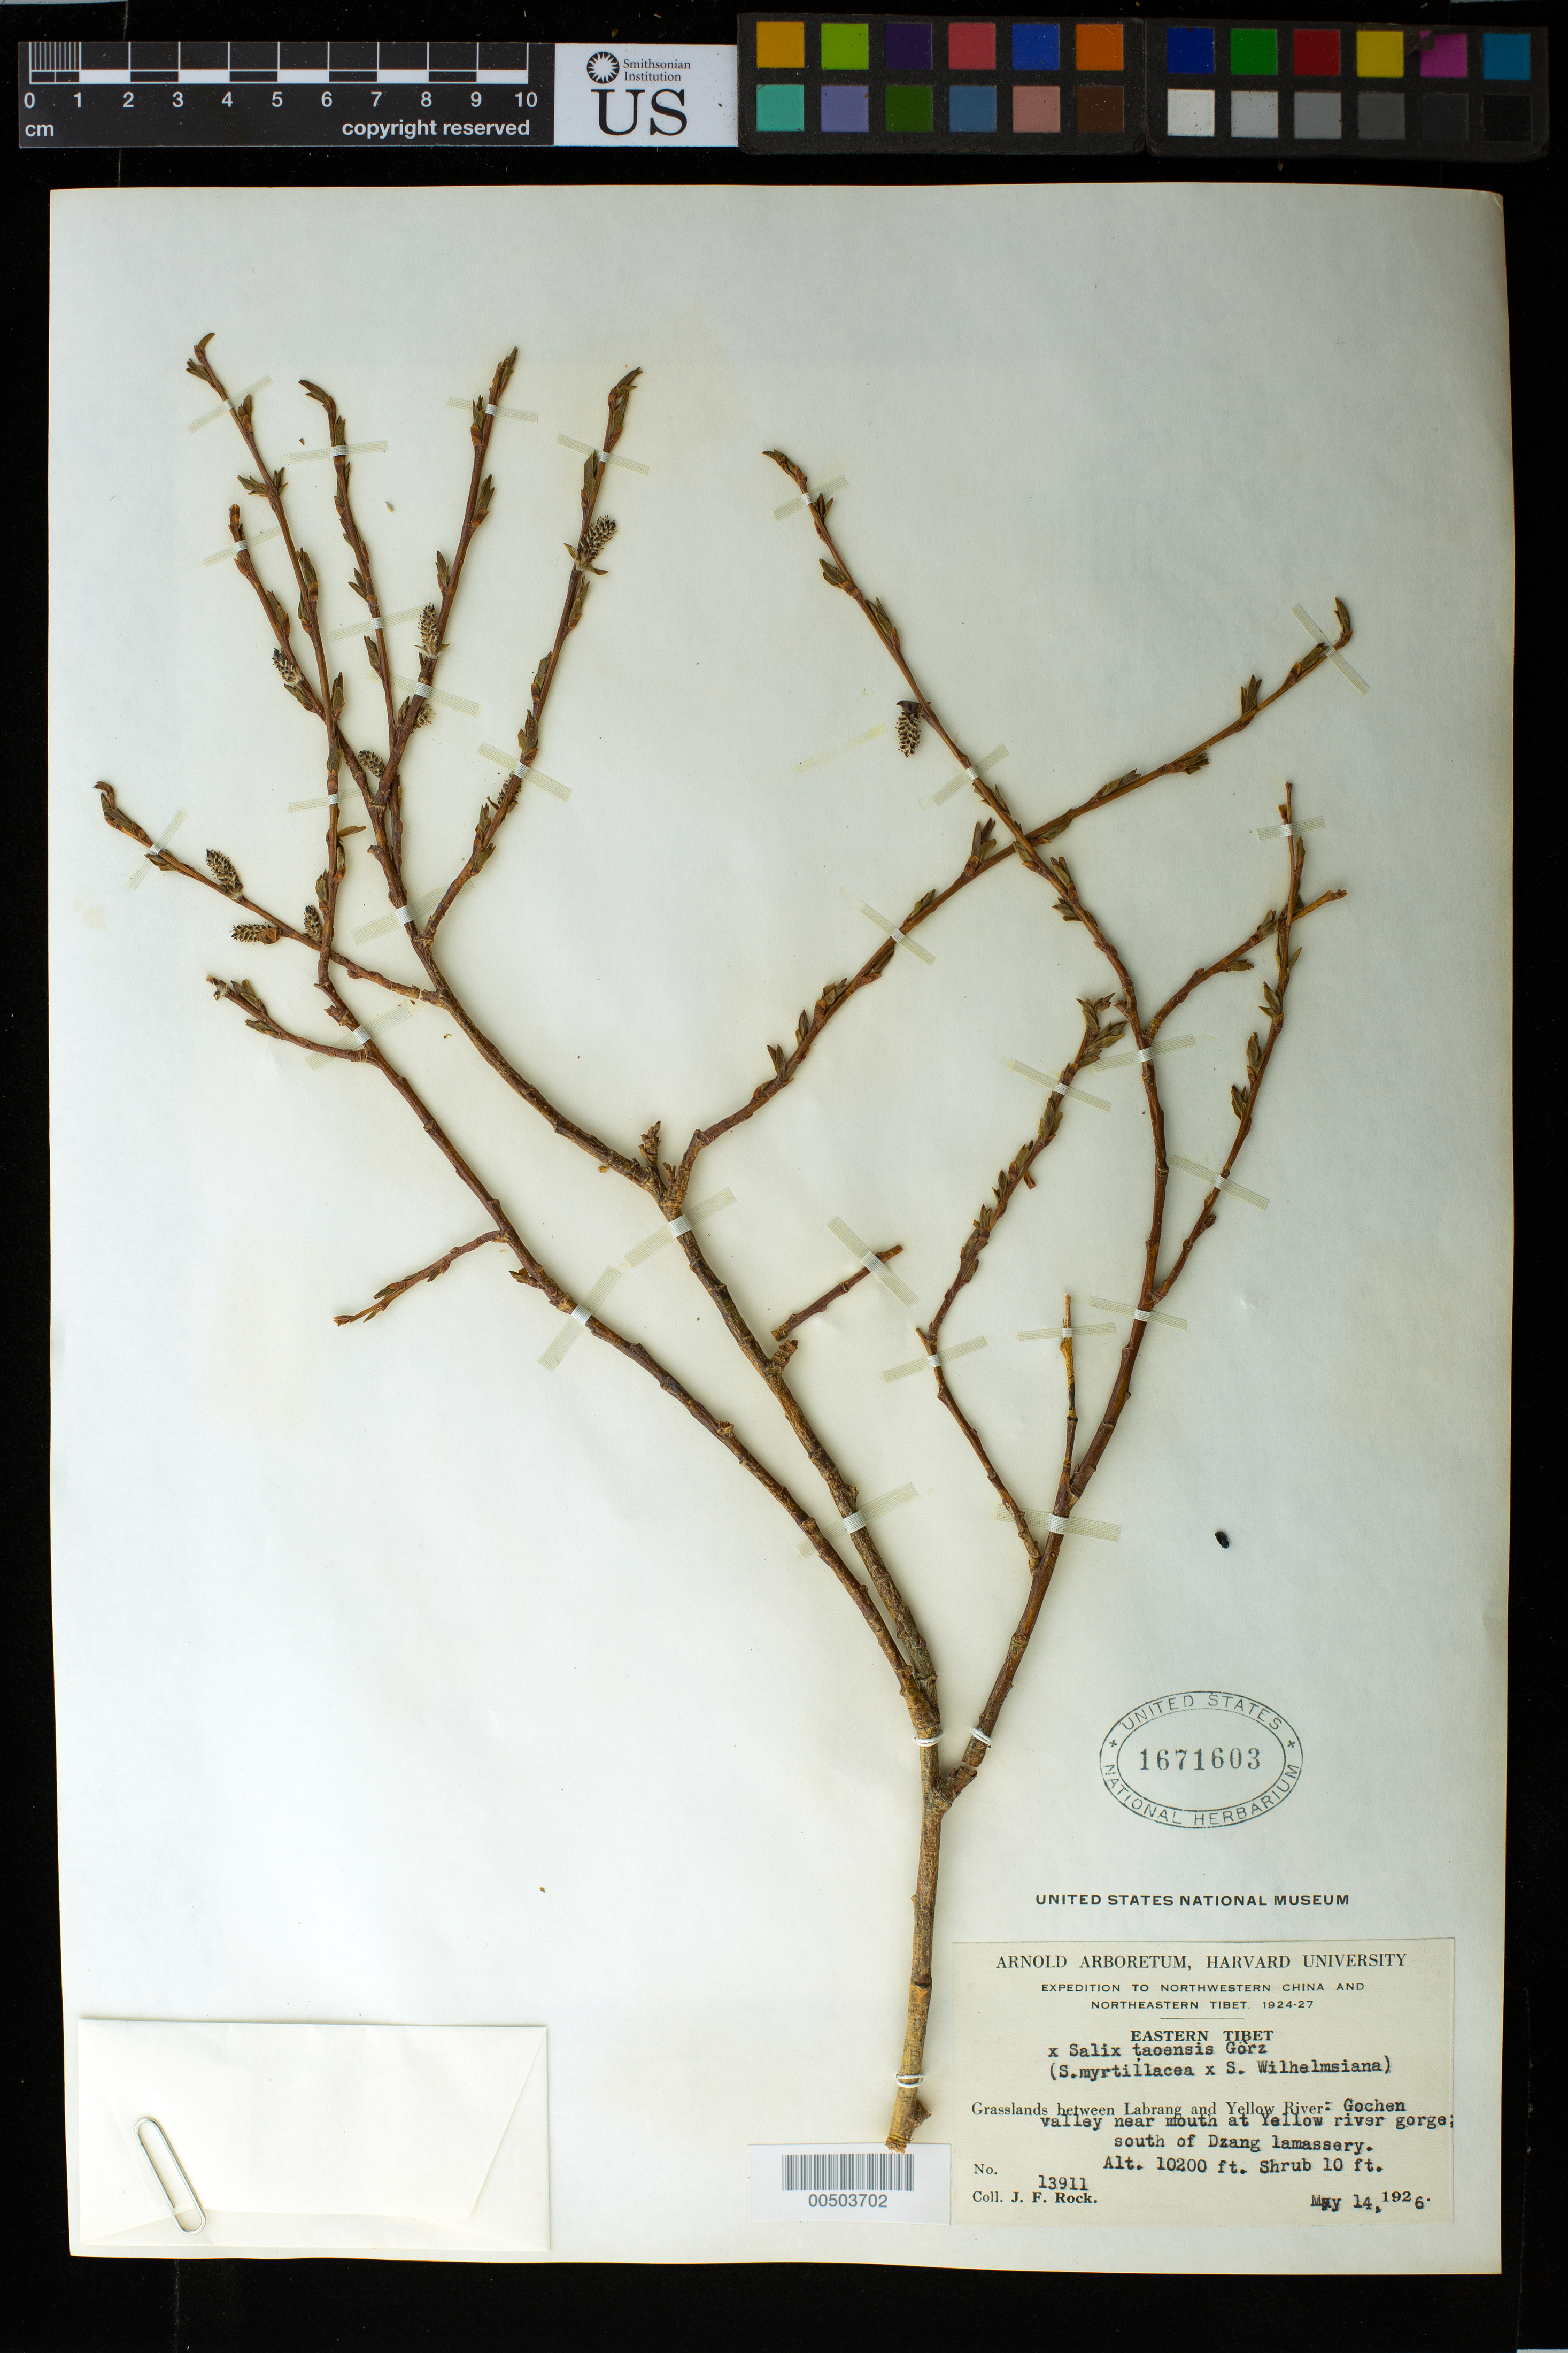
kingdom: Plantae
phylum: Tracheophyta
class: Magnoliopsida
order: Malpighiales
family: Salicaceae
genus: Salix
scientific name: Salix taoensis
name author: Goerz in Rehder & Kobuski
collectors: J. F. Rock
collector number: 13911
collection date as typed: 14 May 1926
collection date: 1926-05-14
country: China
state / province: Xizang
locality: Grasslands between Labrang and Yellow River: Gochen valley near mouth at Yellow river gorge; south of Dzang lamassery.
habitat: Shrub 10 ft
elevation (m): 3109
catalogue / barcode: US 1671603